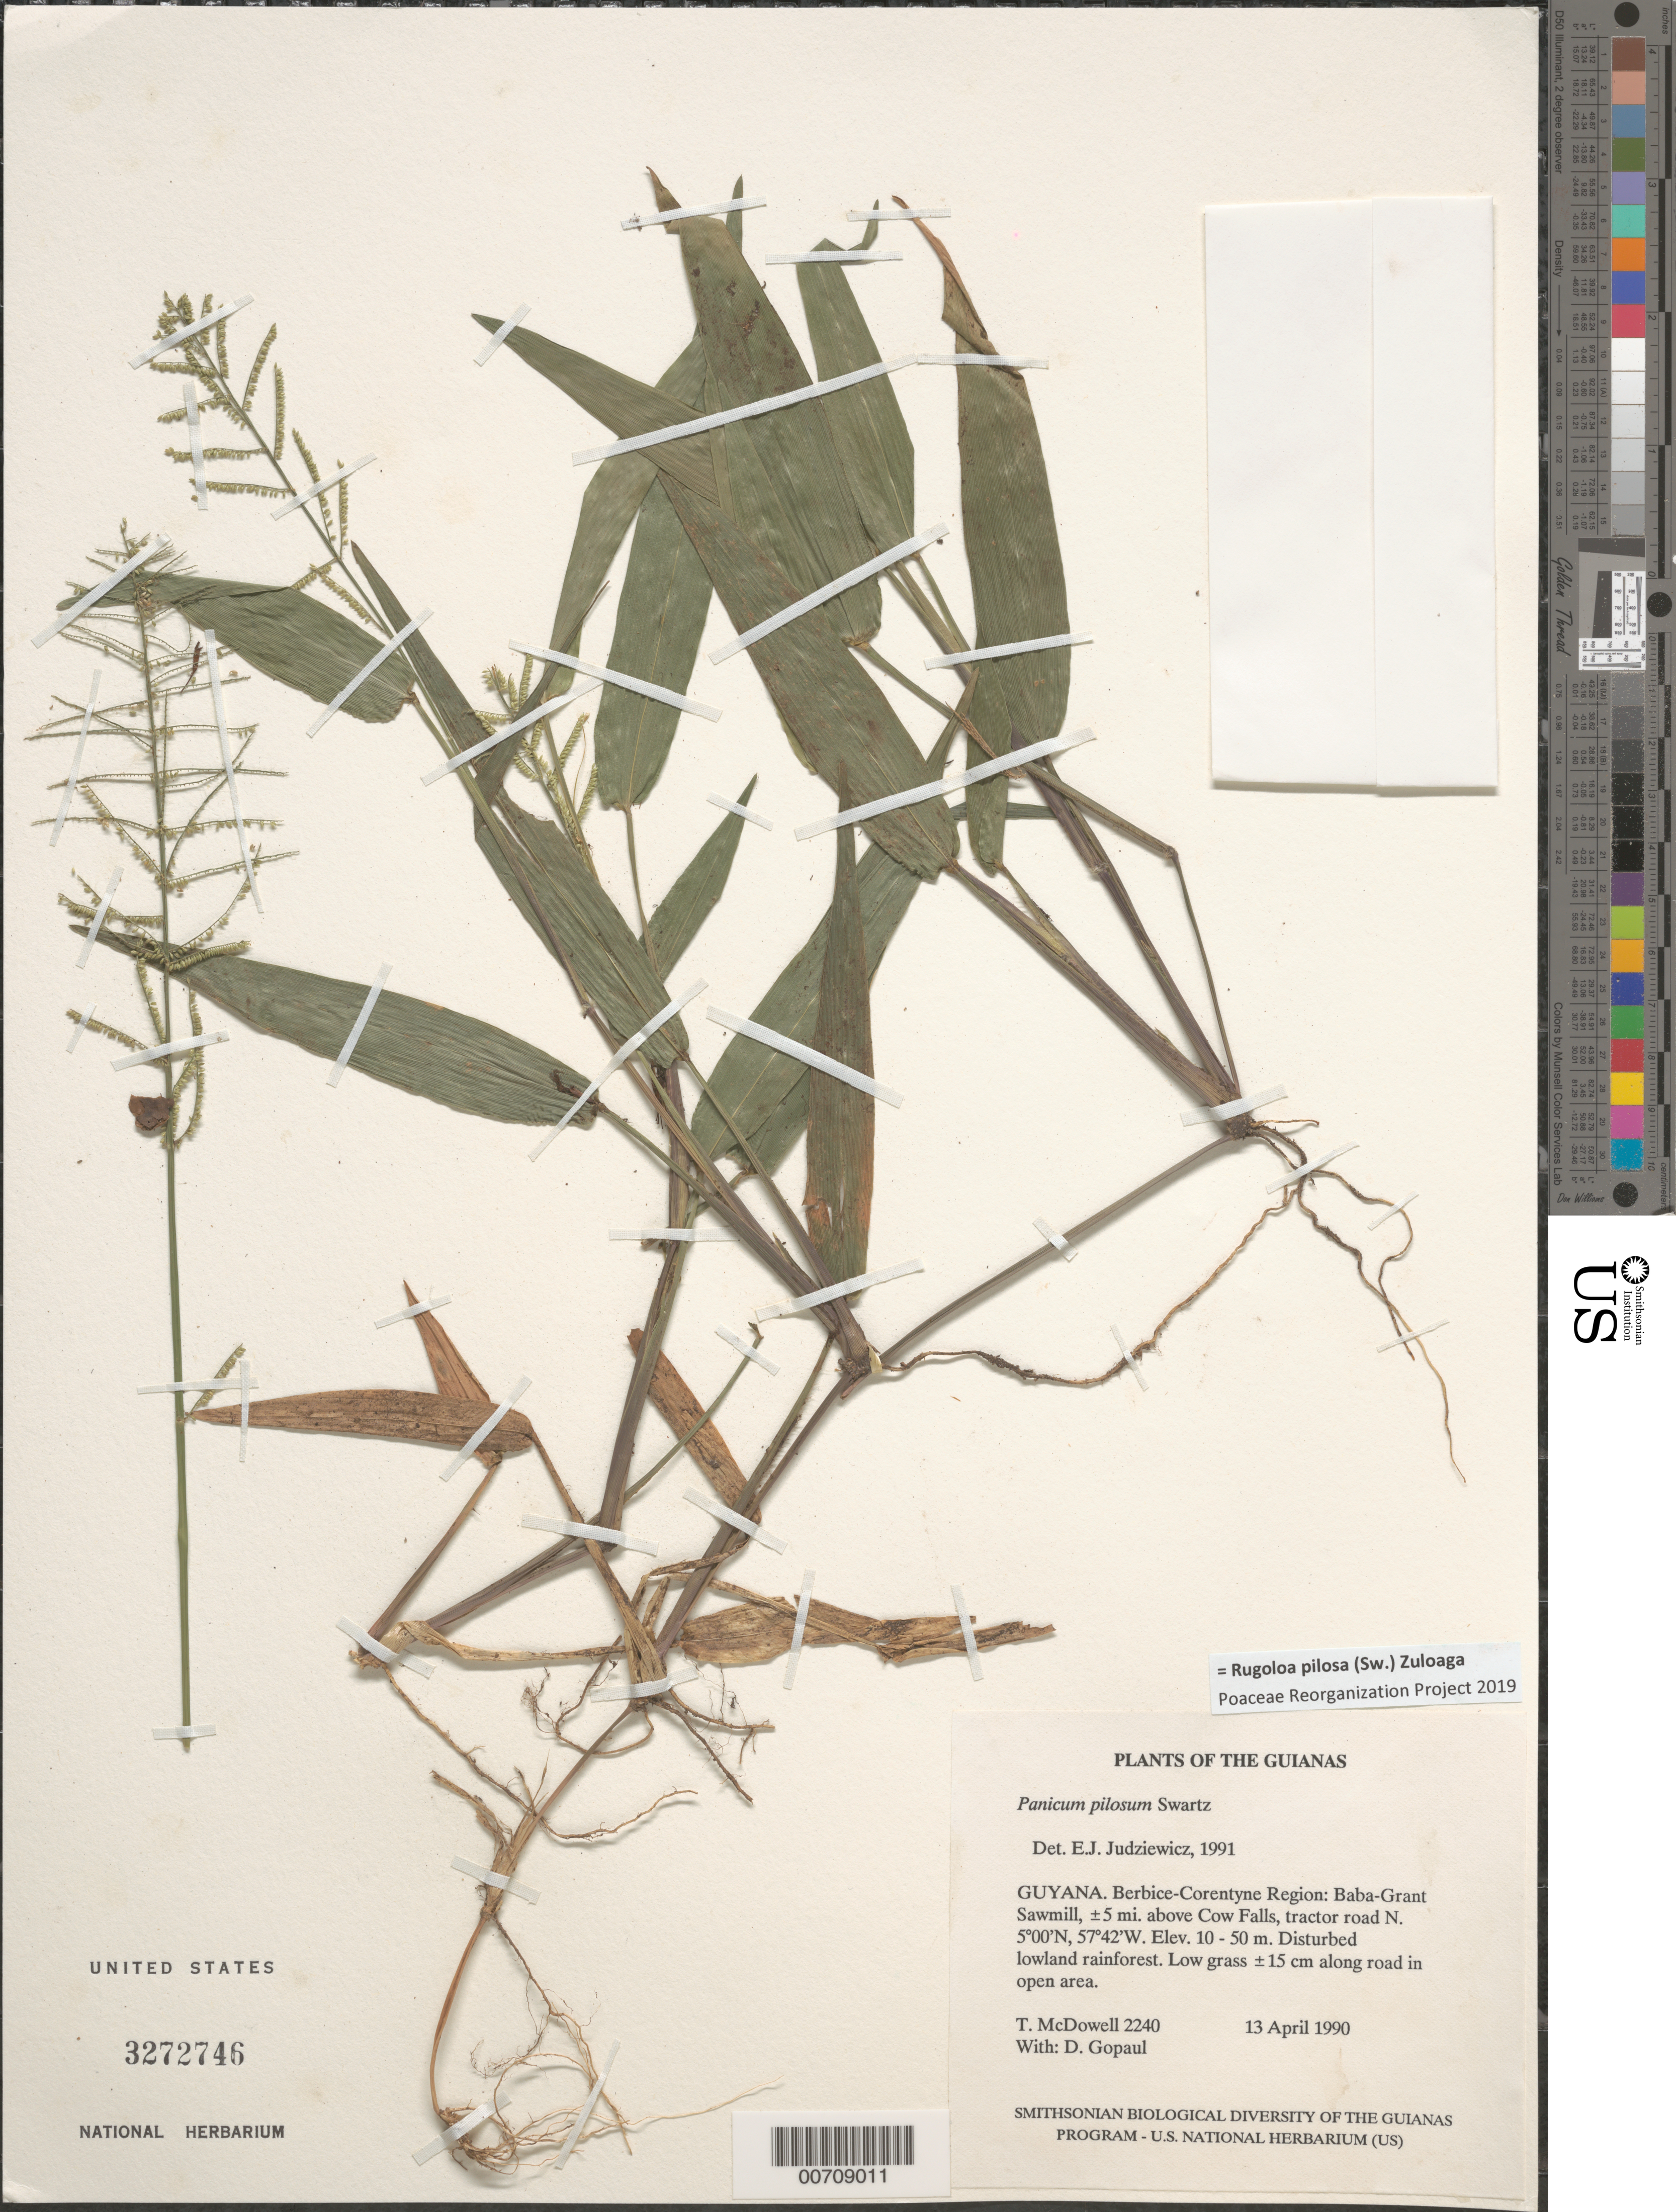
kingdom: Plantae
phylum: Tracheophyta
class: Liliopsida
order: Poales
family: Poaceae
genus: Panicum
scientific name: Panicum pilosum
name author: Sw.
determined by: Judziewicz, E. J.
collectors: T. McDowell & D. Gopaul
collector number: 2367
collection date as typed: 13 April 1990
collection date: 1990-04-13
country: Guyana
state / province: E. Berbice-Corentyne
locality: Baba-Grant Sawmill, ±5 mi. above Cow Falls, Corentyne River. Tractor road N from landing and camp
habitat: Disturbed lowland rainforest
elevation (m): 10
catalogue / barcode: US 3272746